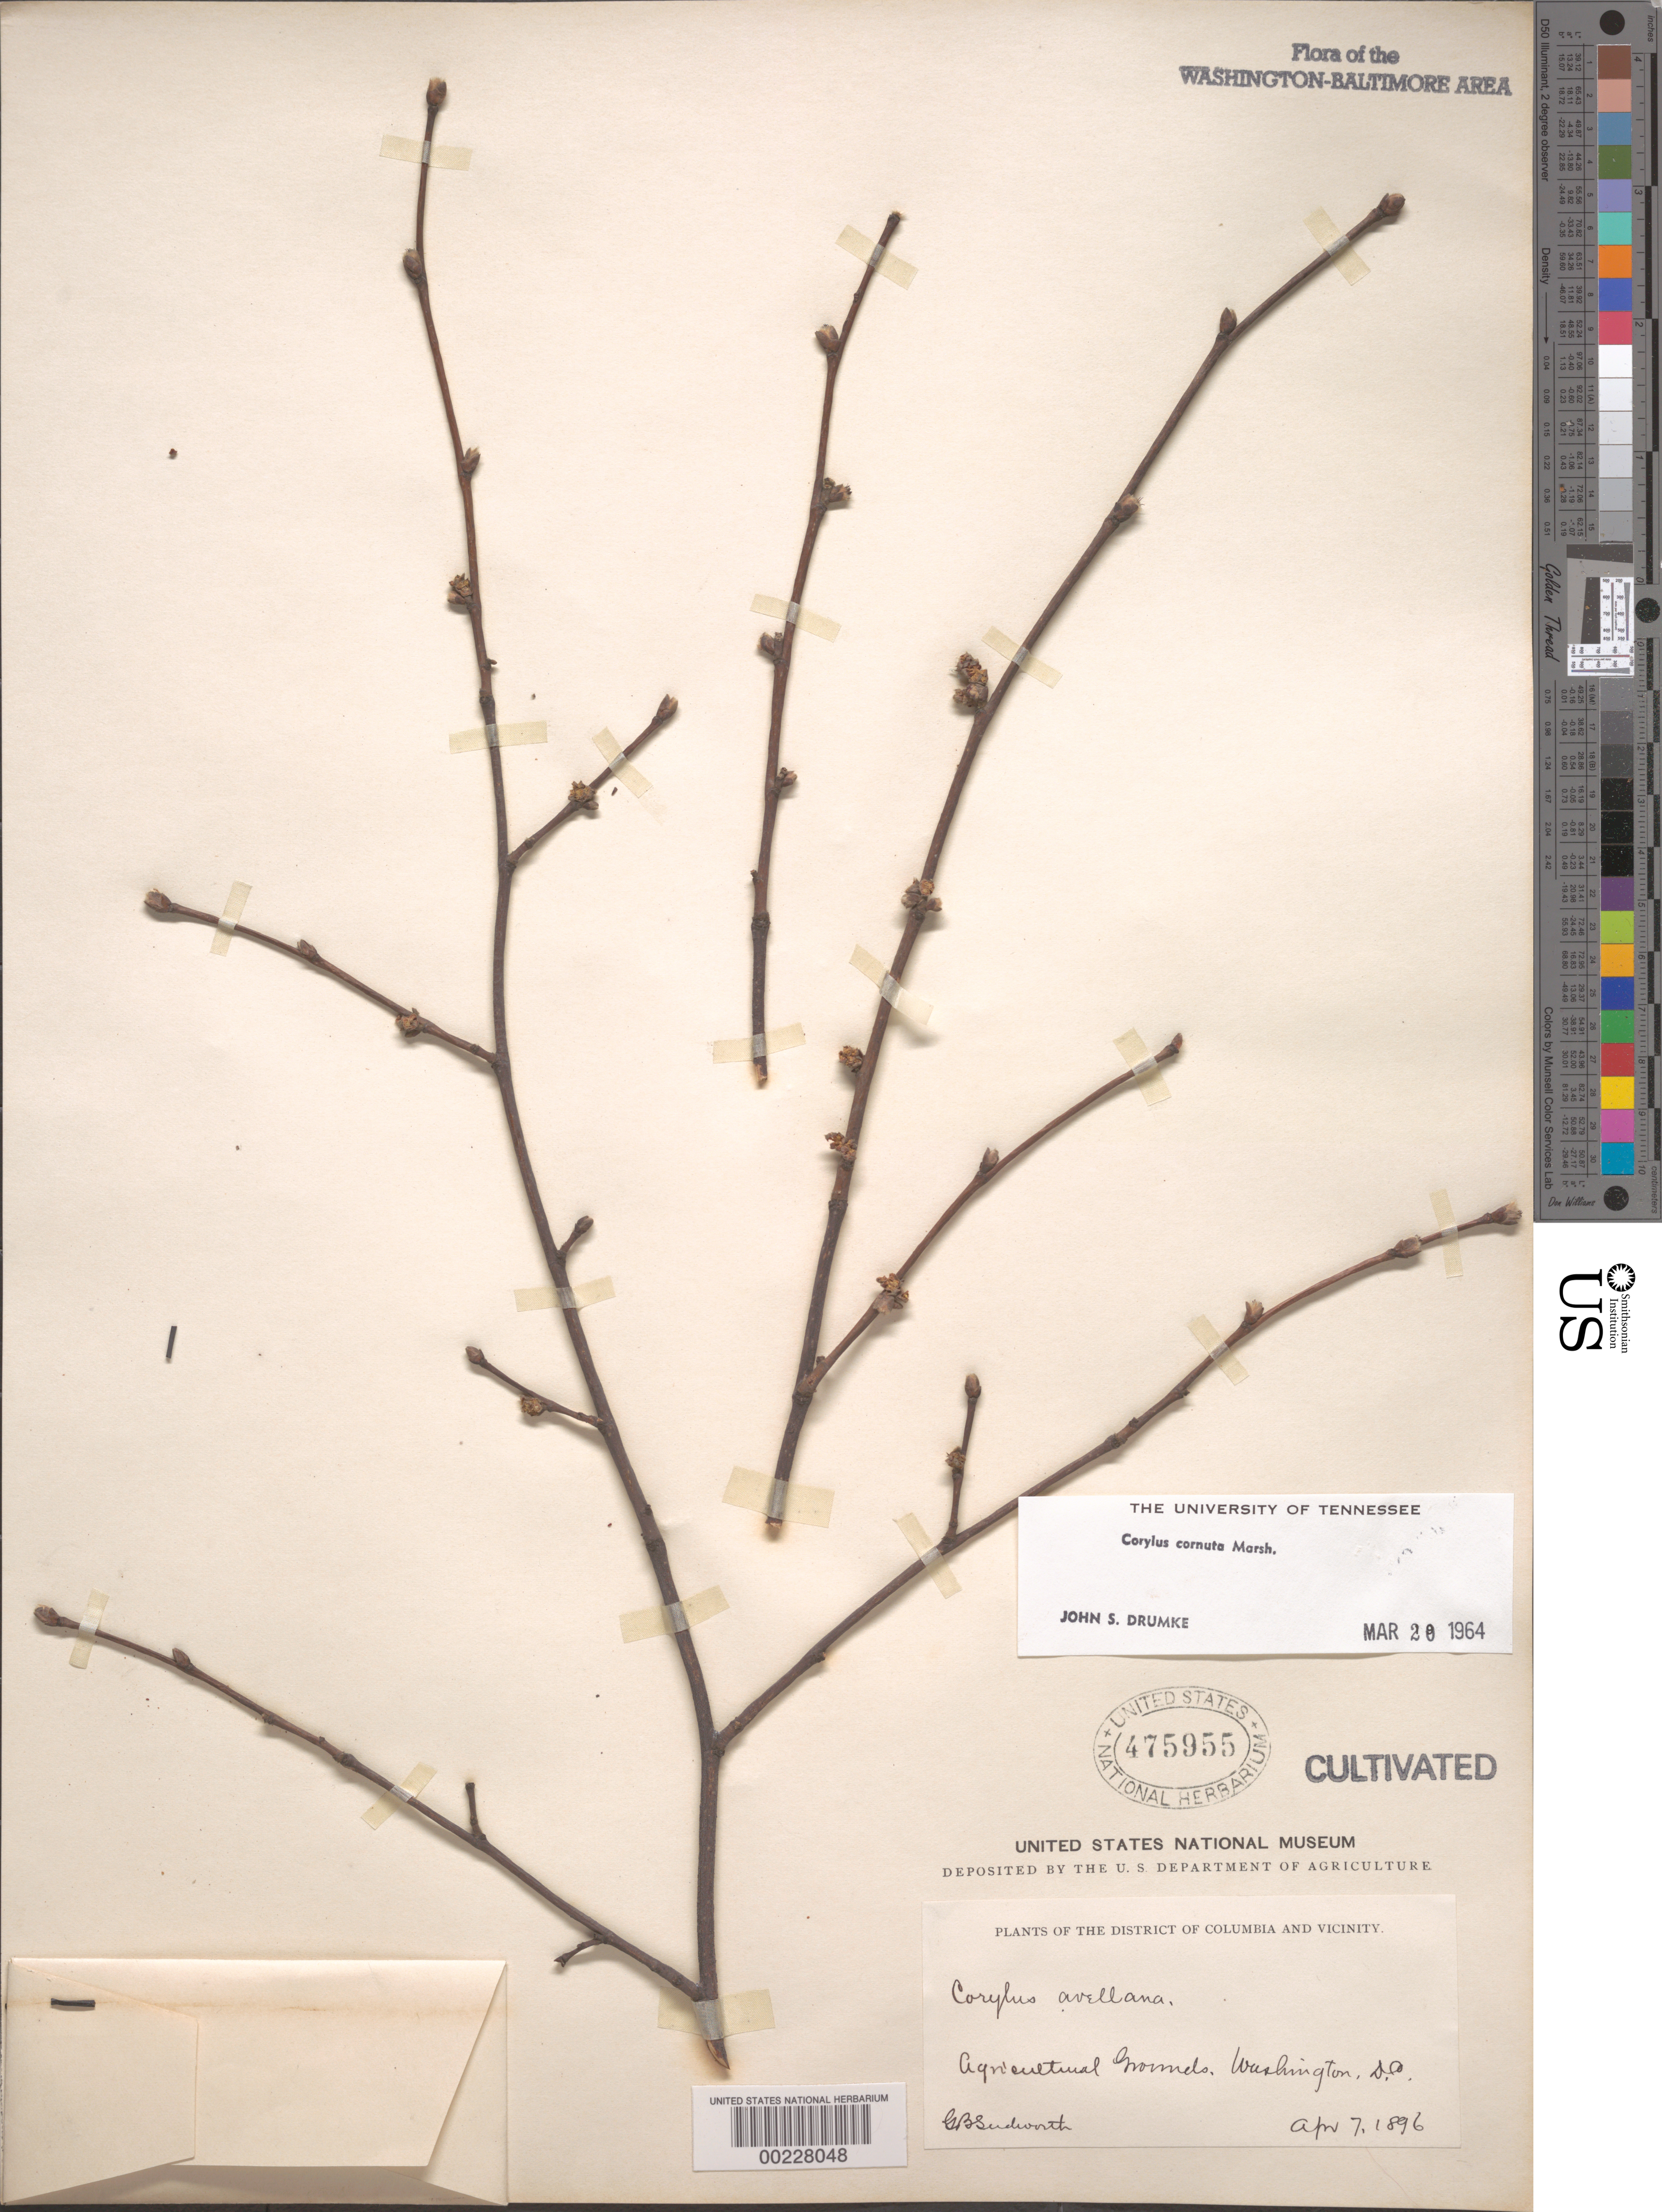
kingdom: Plantae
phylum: Tracheophyta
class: Magnoliopsida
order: Fagales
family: Betulaceae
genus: Corylus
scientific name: Corylus cornuta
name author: Marshall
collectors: G. B. Sudworth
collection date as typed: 07 Apr 1896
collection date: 1896-04-07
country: United States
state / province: District of Columbia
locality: Agricultural grounds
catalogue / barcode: US 475955